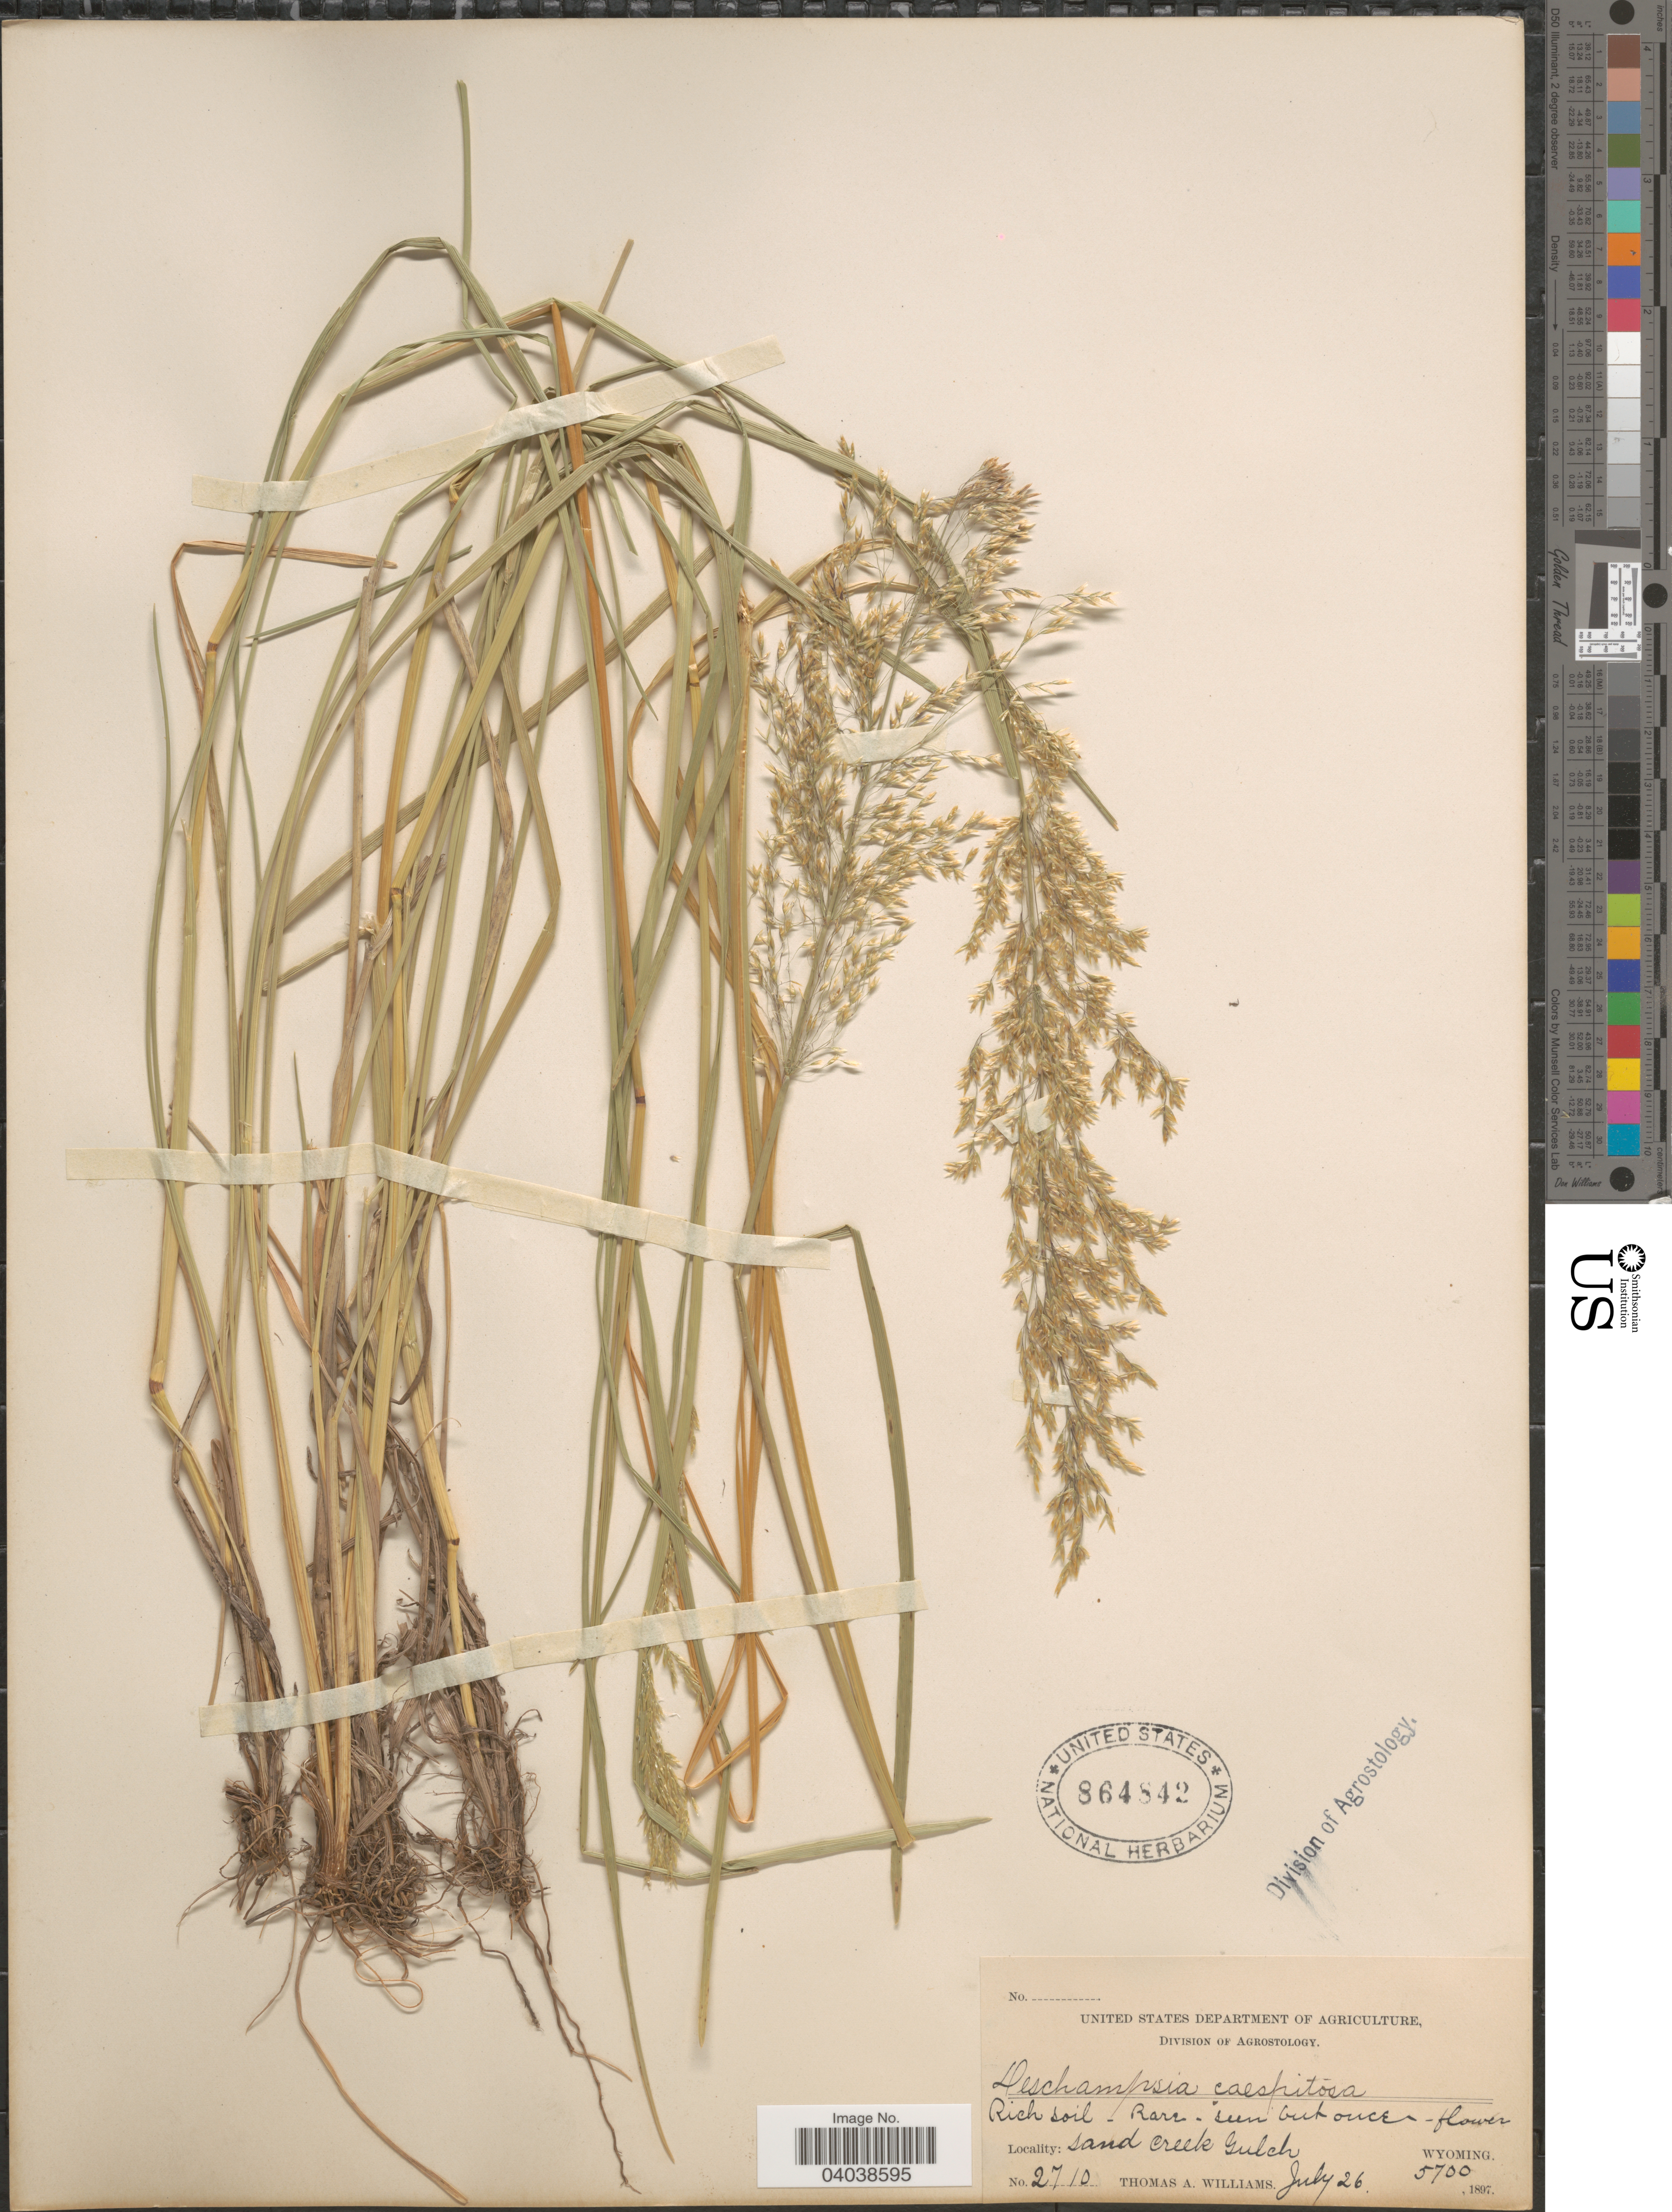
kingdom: Plantae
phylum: Tracheophyta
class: Liliopsida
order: Poales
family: Poaceae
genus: Deschampsia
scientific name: Deschampsia cespitosa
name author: (L.) P. Beauv.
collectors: T. A. Williams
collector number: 2710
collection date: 1897-07-26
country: United States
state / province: Wyoming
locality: Sand creek Gulch.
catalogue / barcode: US 864842